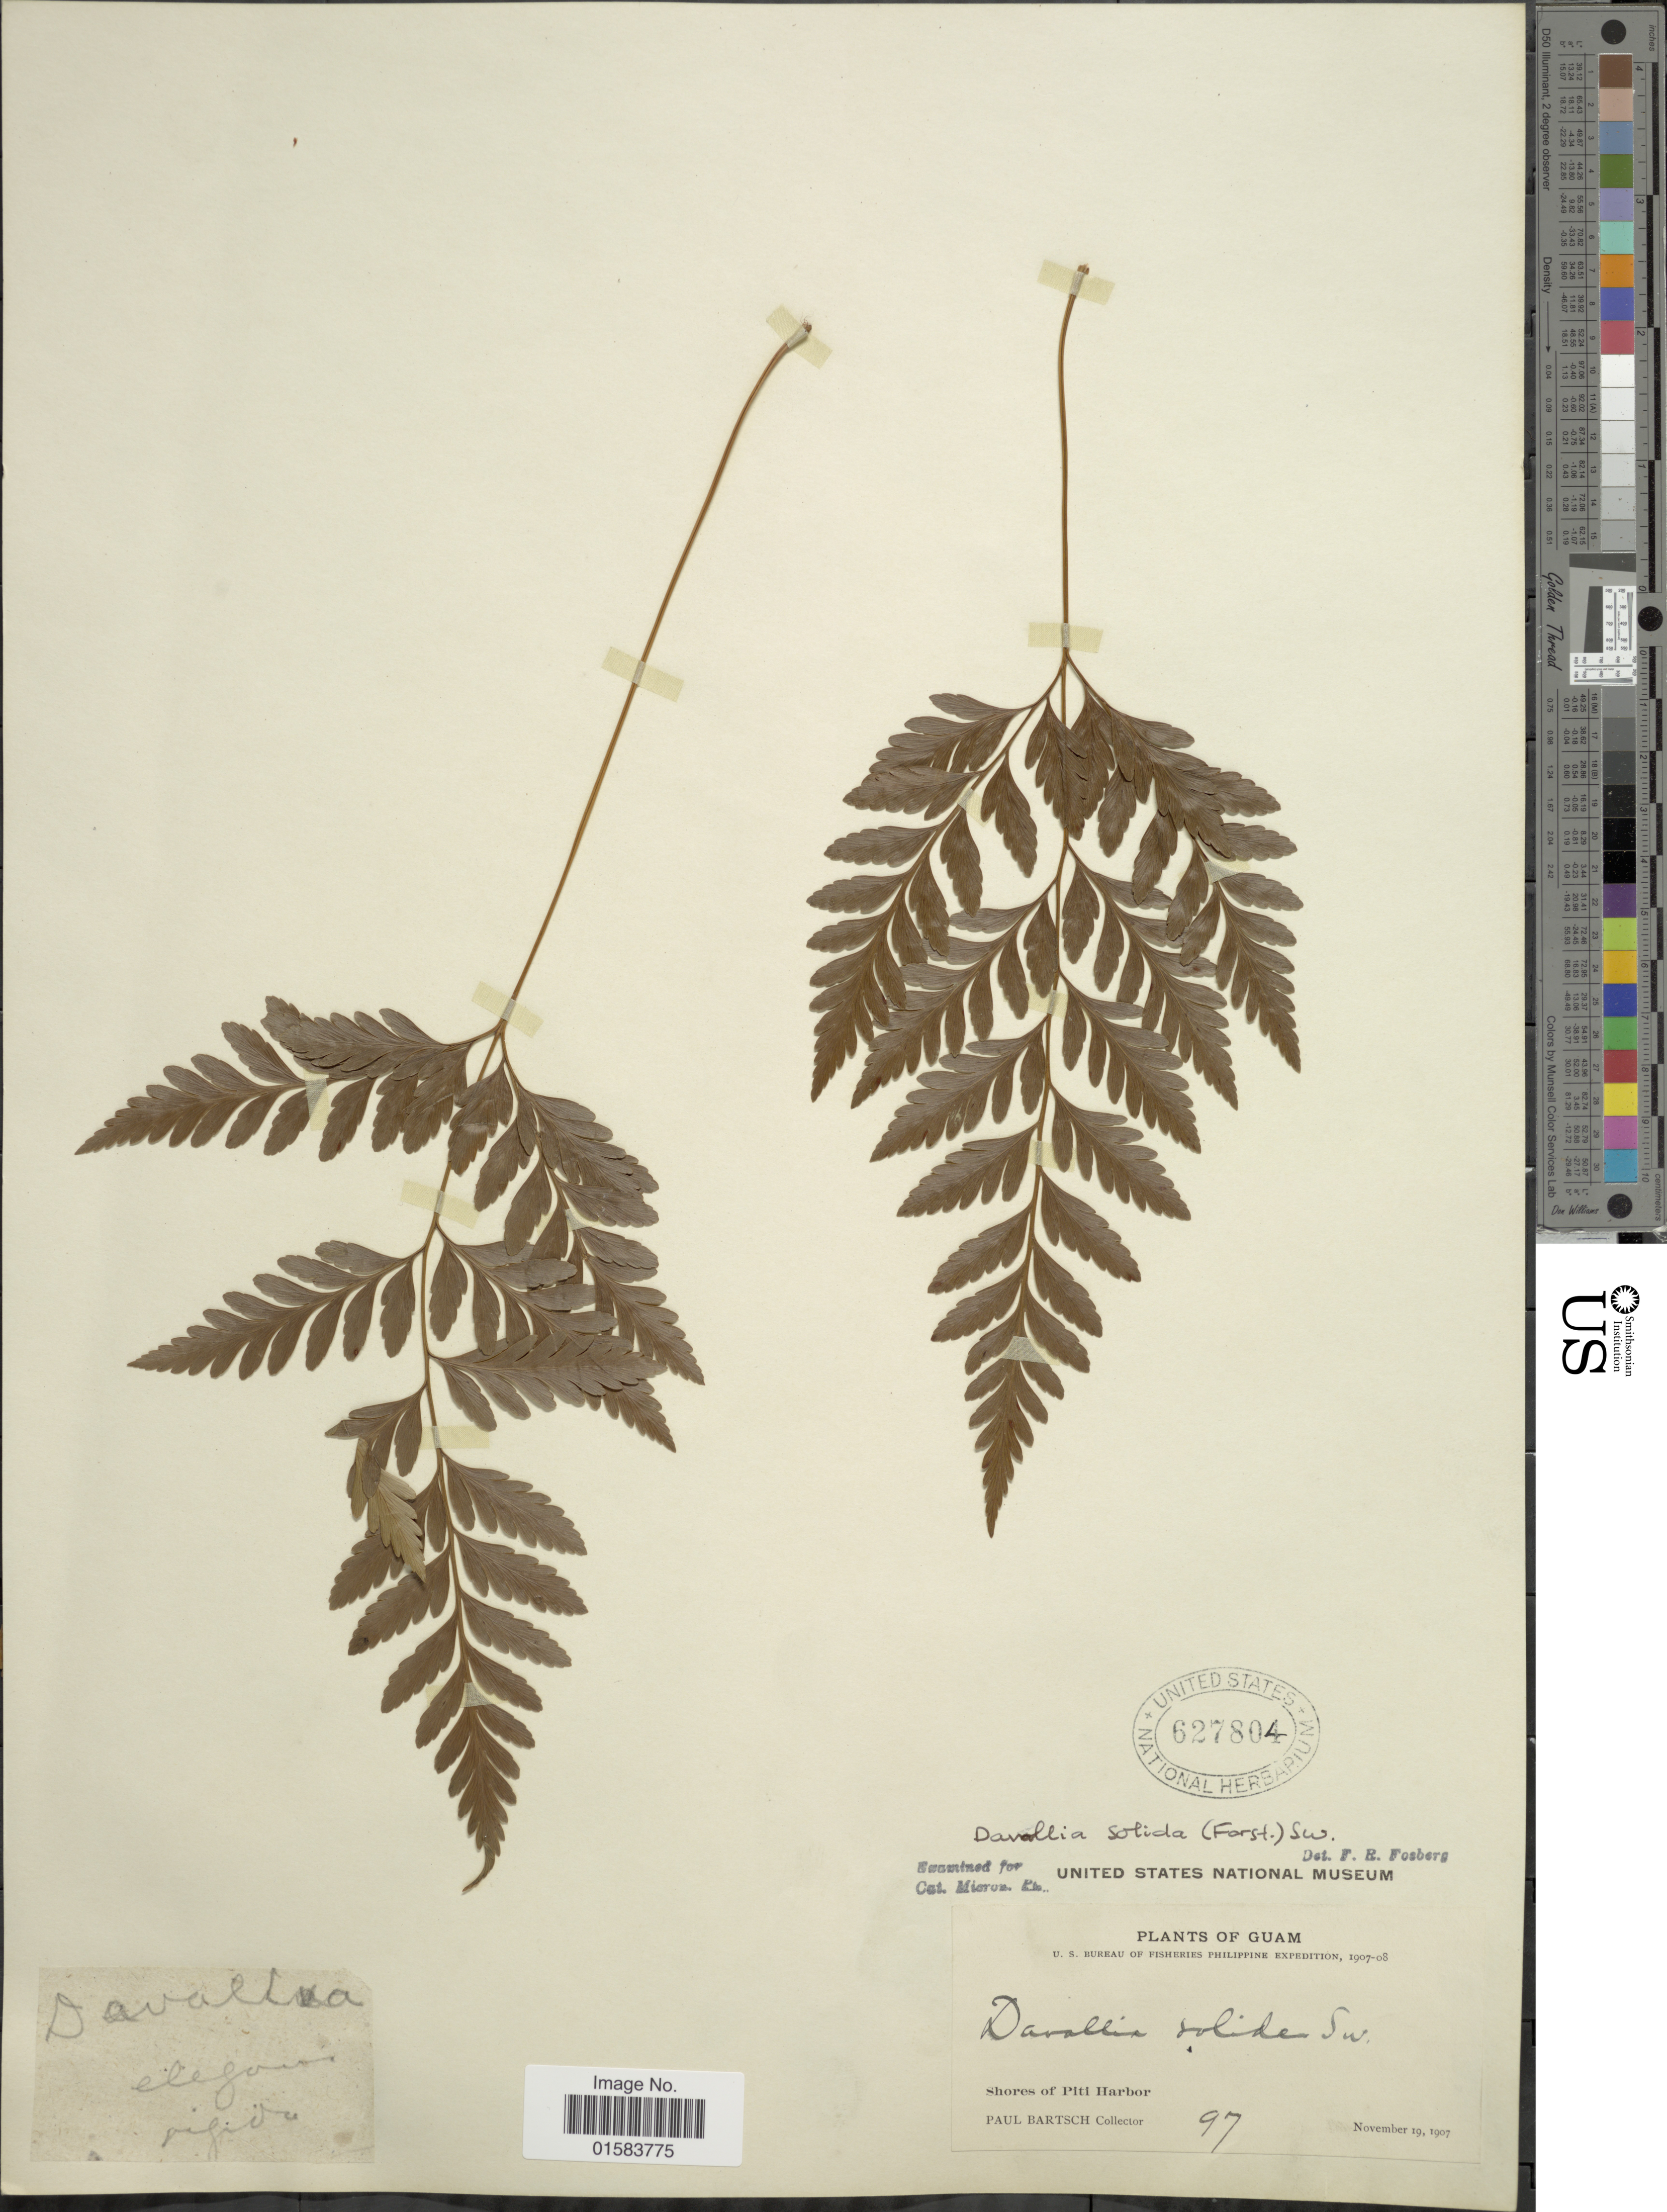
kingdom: Plantae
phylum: Tracheophyta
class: Polypodiopsida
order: Polypodiales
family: Davalliaceae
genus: Davallia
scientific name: Davallia solida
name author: (G. Forst.) Sw.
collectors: P. Bartsch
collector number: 97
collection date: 1907-11-19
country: Guam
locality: Shores of Piti Harbor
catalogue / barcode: US 627804